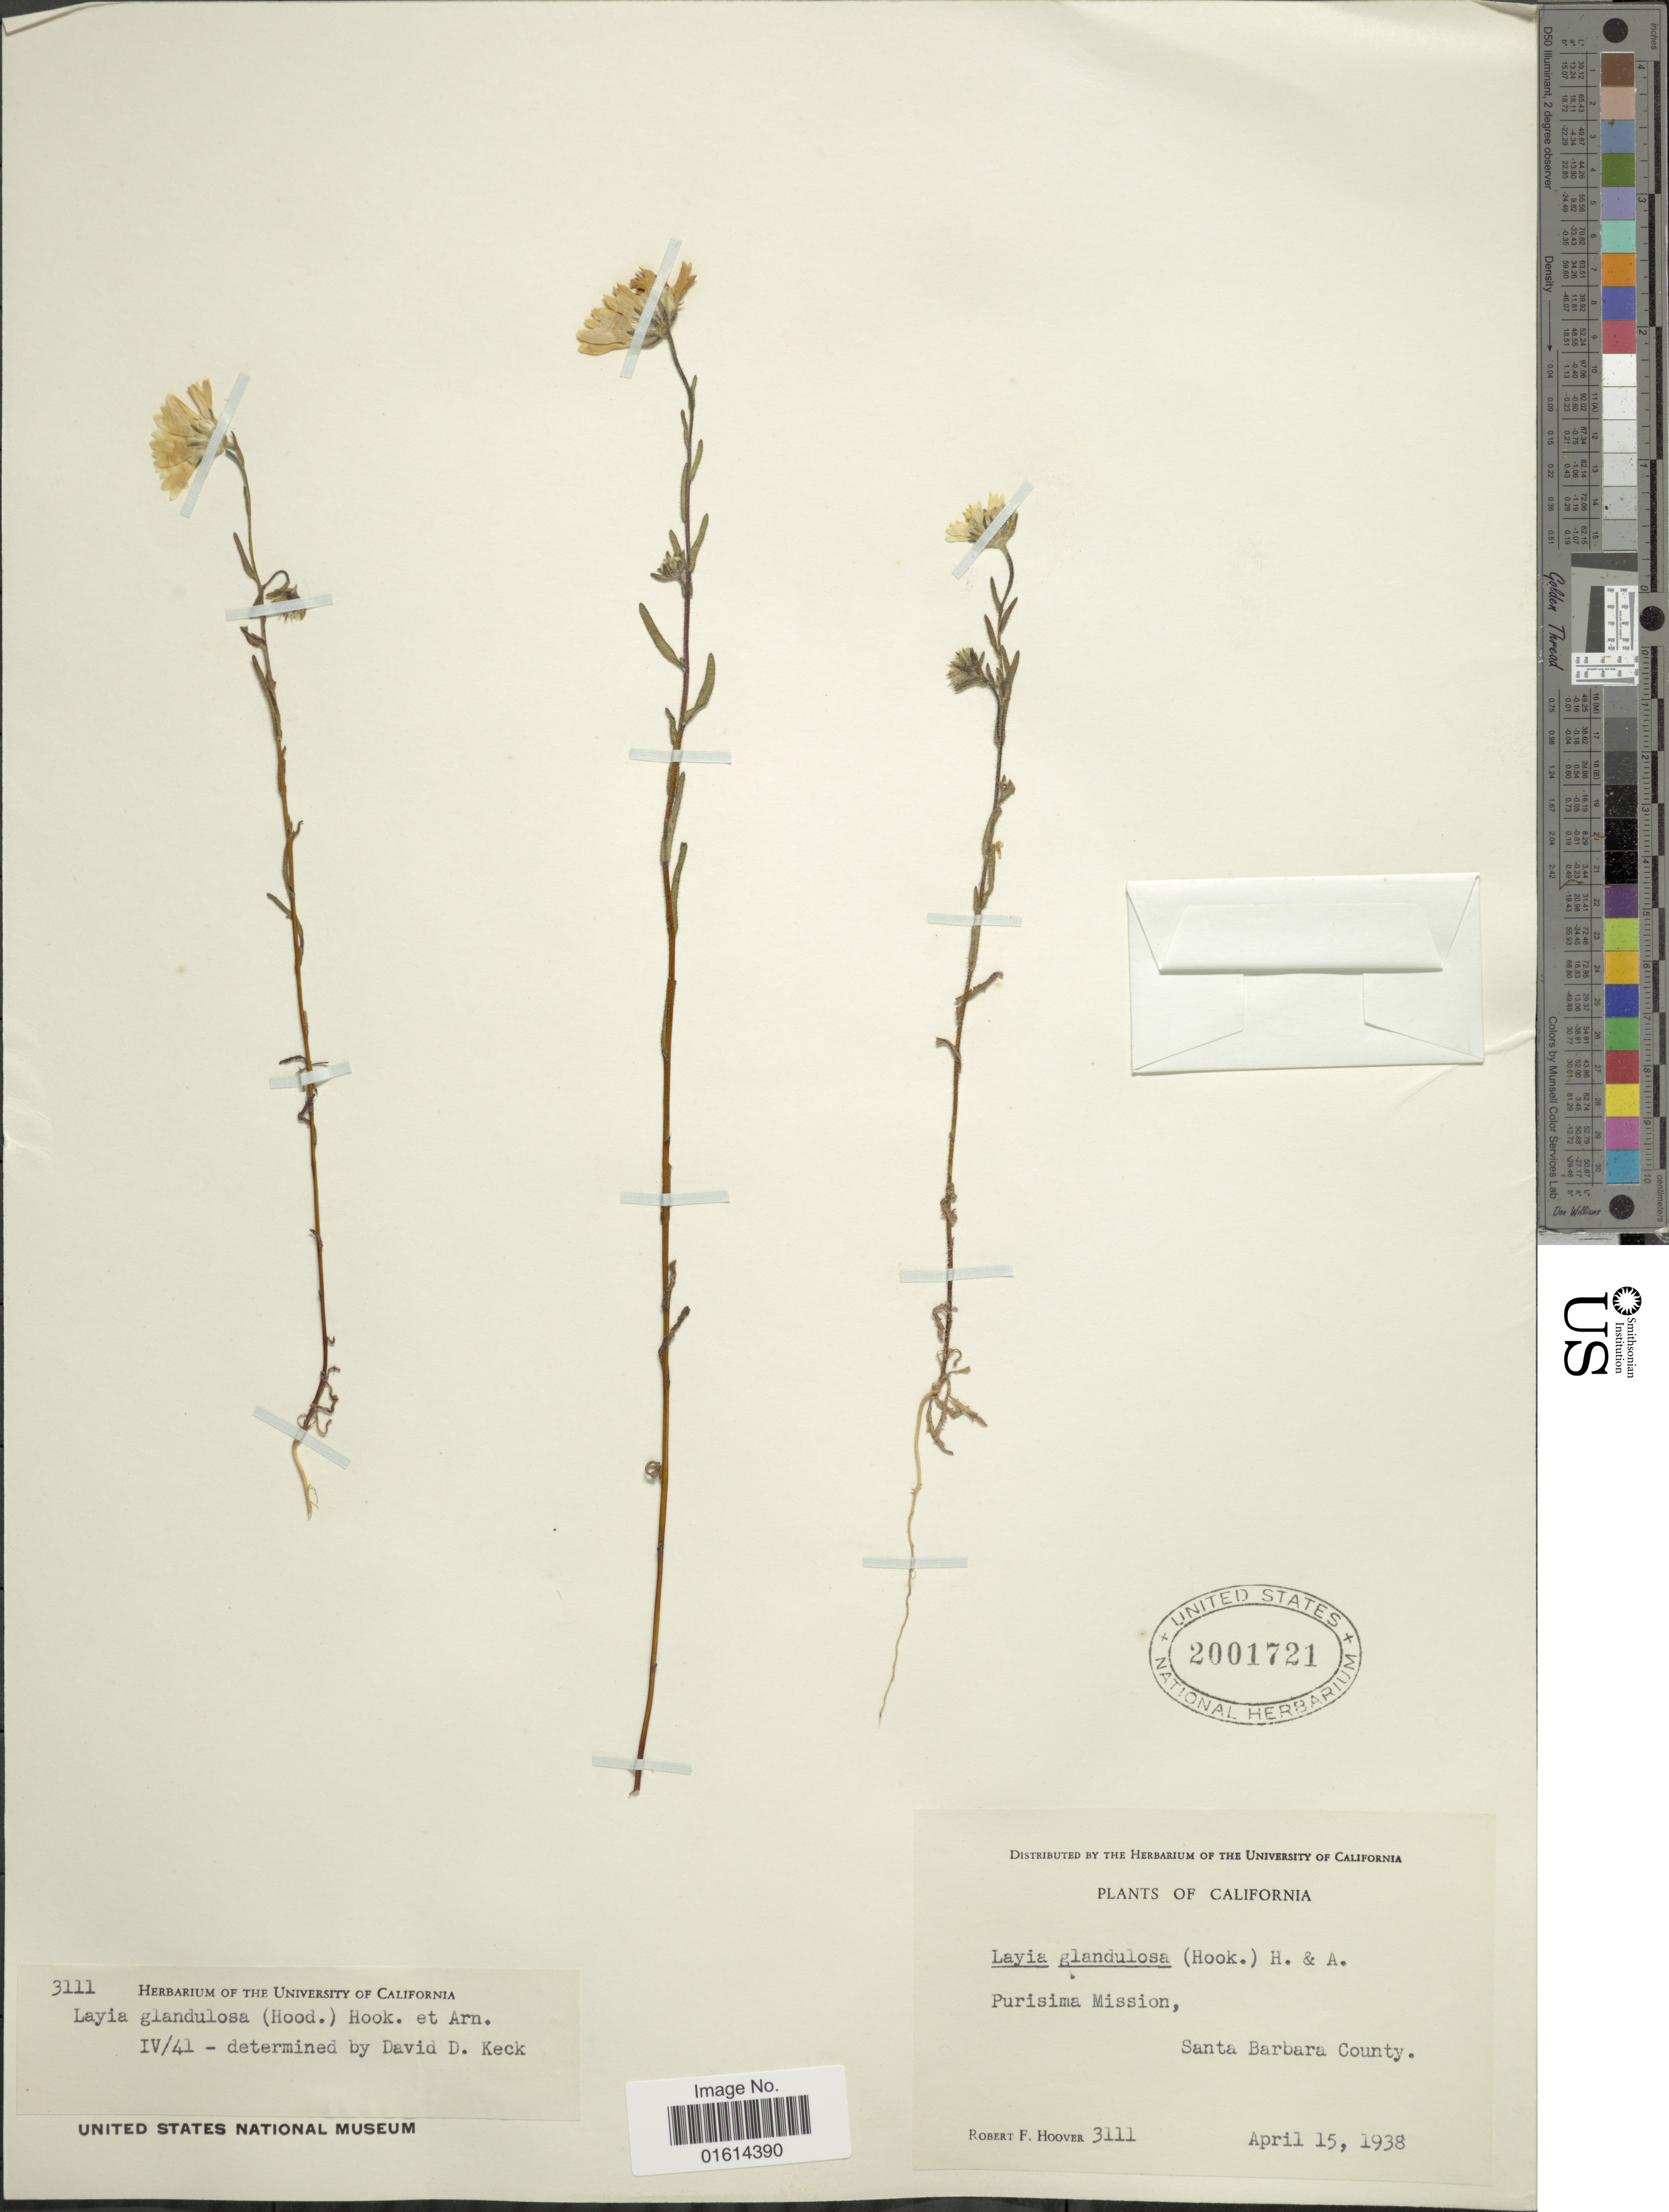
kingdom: Plantae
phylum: Tracheophyta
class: Magnoliopsida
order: Asterales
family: Asteraceae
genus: Layia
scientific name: Layia glandulosa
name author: Hook. & Arn.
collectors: R. F. Hoover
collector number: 3111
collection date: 1938-04-15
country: United States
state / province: California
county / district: Santa Barbara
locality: Purisima Mission, Santa Barbara County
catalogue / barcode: US 2001721